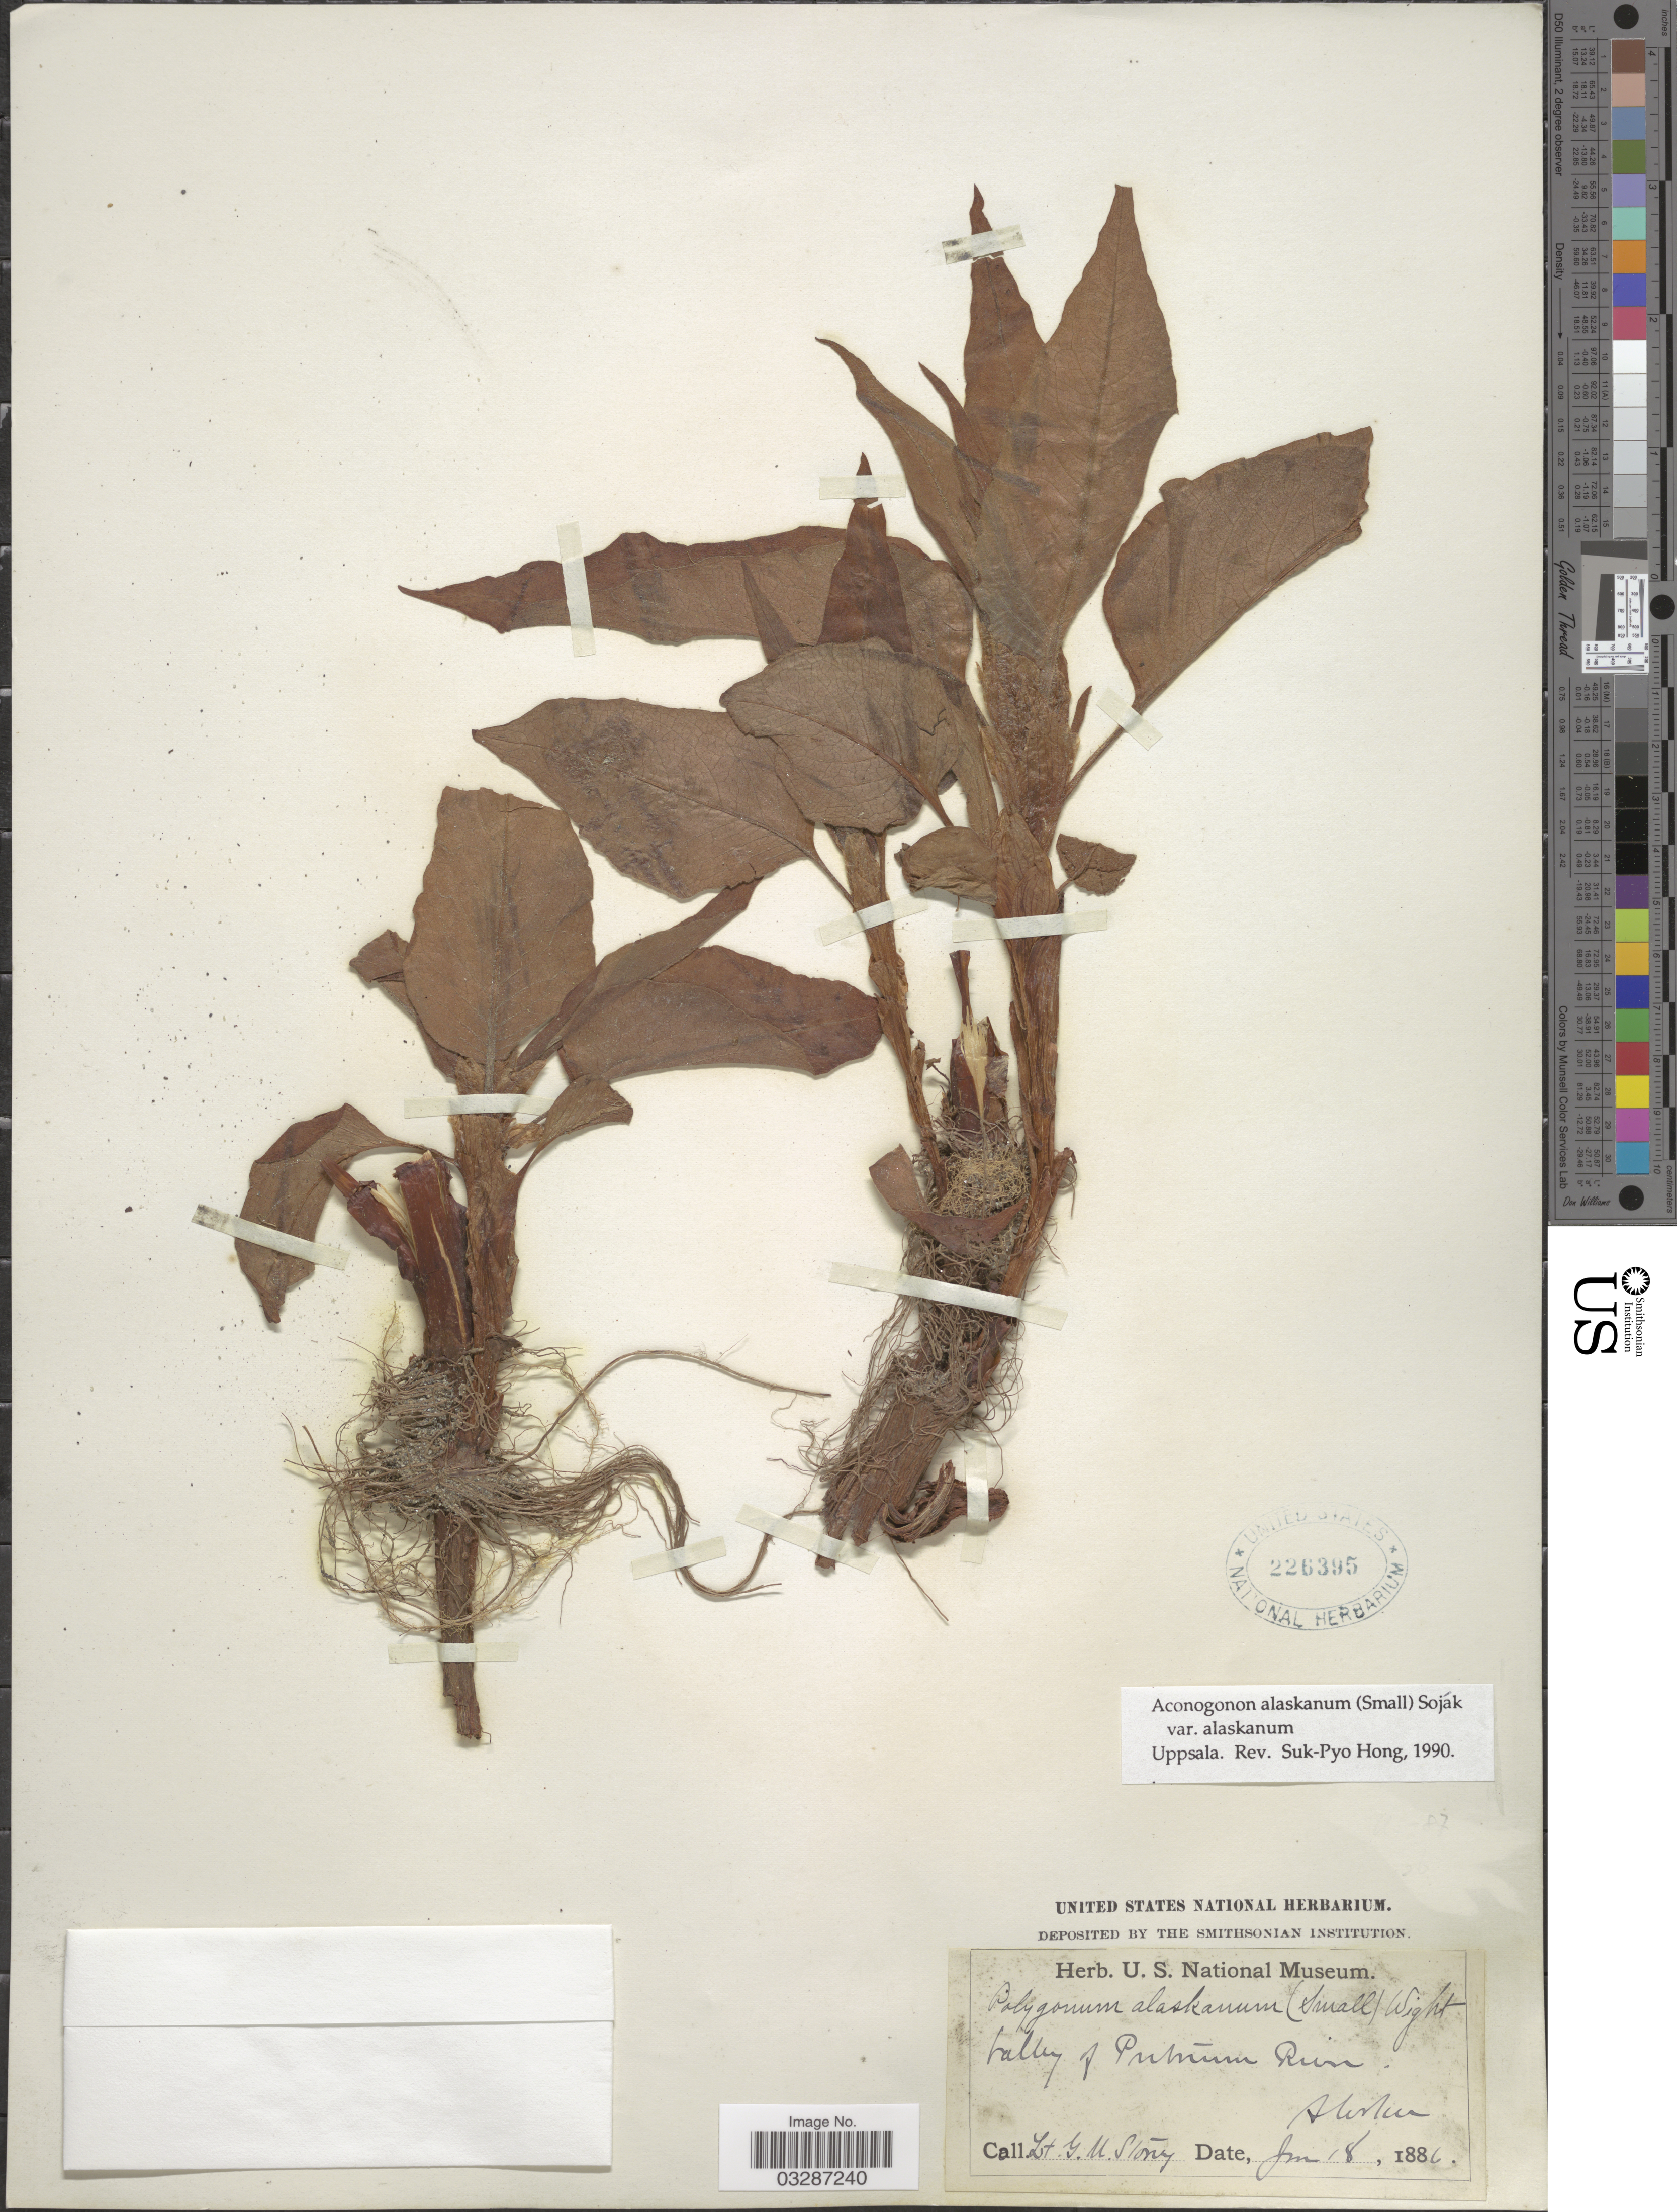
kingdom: Plantae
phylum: Tracheophyta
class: Magnoliopsida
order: Caryophyllales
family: Polygonaceae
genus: Koenigia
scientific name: Koenigia alaskana var. alaskana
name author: (Small) T.M. Schust. & Reveal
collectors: L. Stoney & G. Stoney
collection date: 1886-06-18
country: United States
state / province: Alaska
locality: Valley of Putnum River.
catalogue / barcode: US 226395